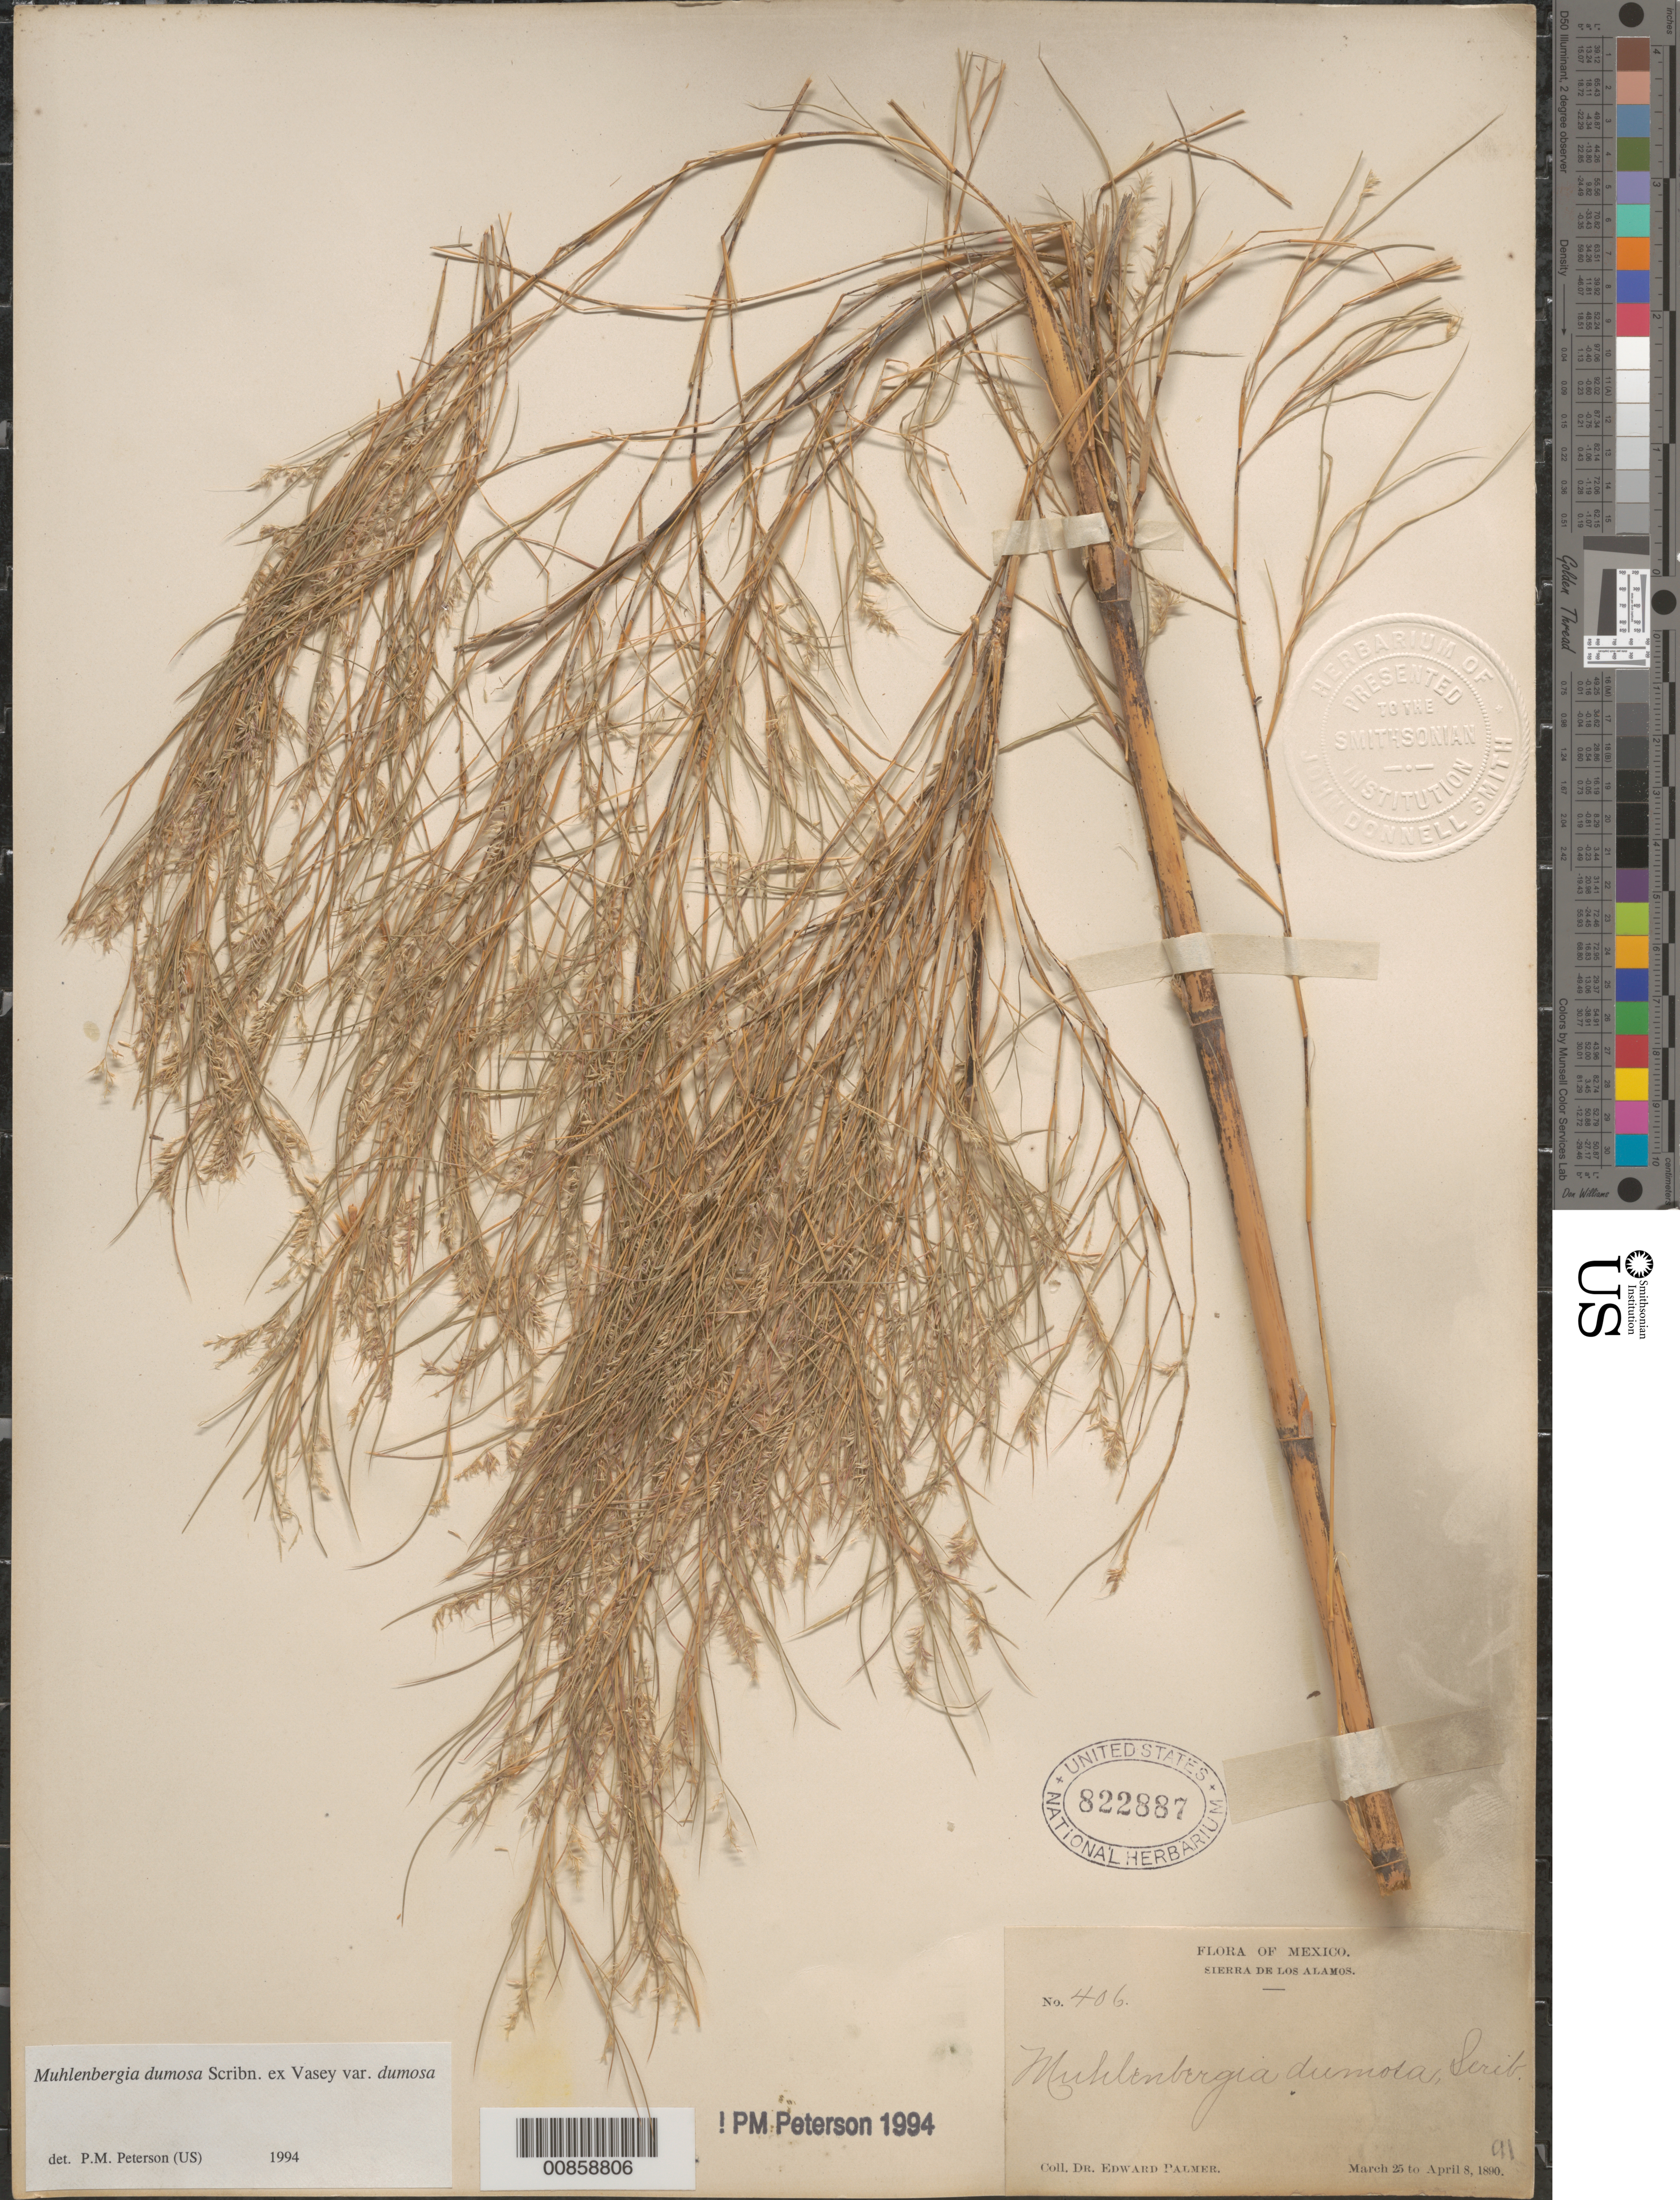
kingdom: Plantae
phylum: Tracheophyta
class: Liliopsida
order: Poales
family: Poaceae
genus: Muhlenbergia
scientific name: Muhlenbergia dumosa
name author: Scribn. ex Vasey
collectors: E. Palmer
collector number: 406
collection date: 1890-03-25/1890-04-08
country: Mexico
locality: Sierra de los Alamos.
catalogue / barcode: US 822887